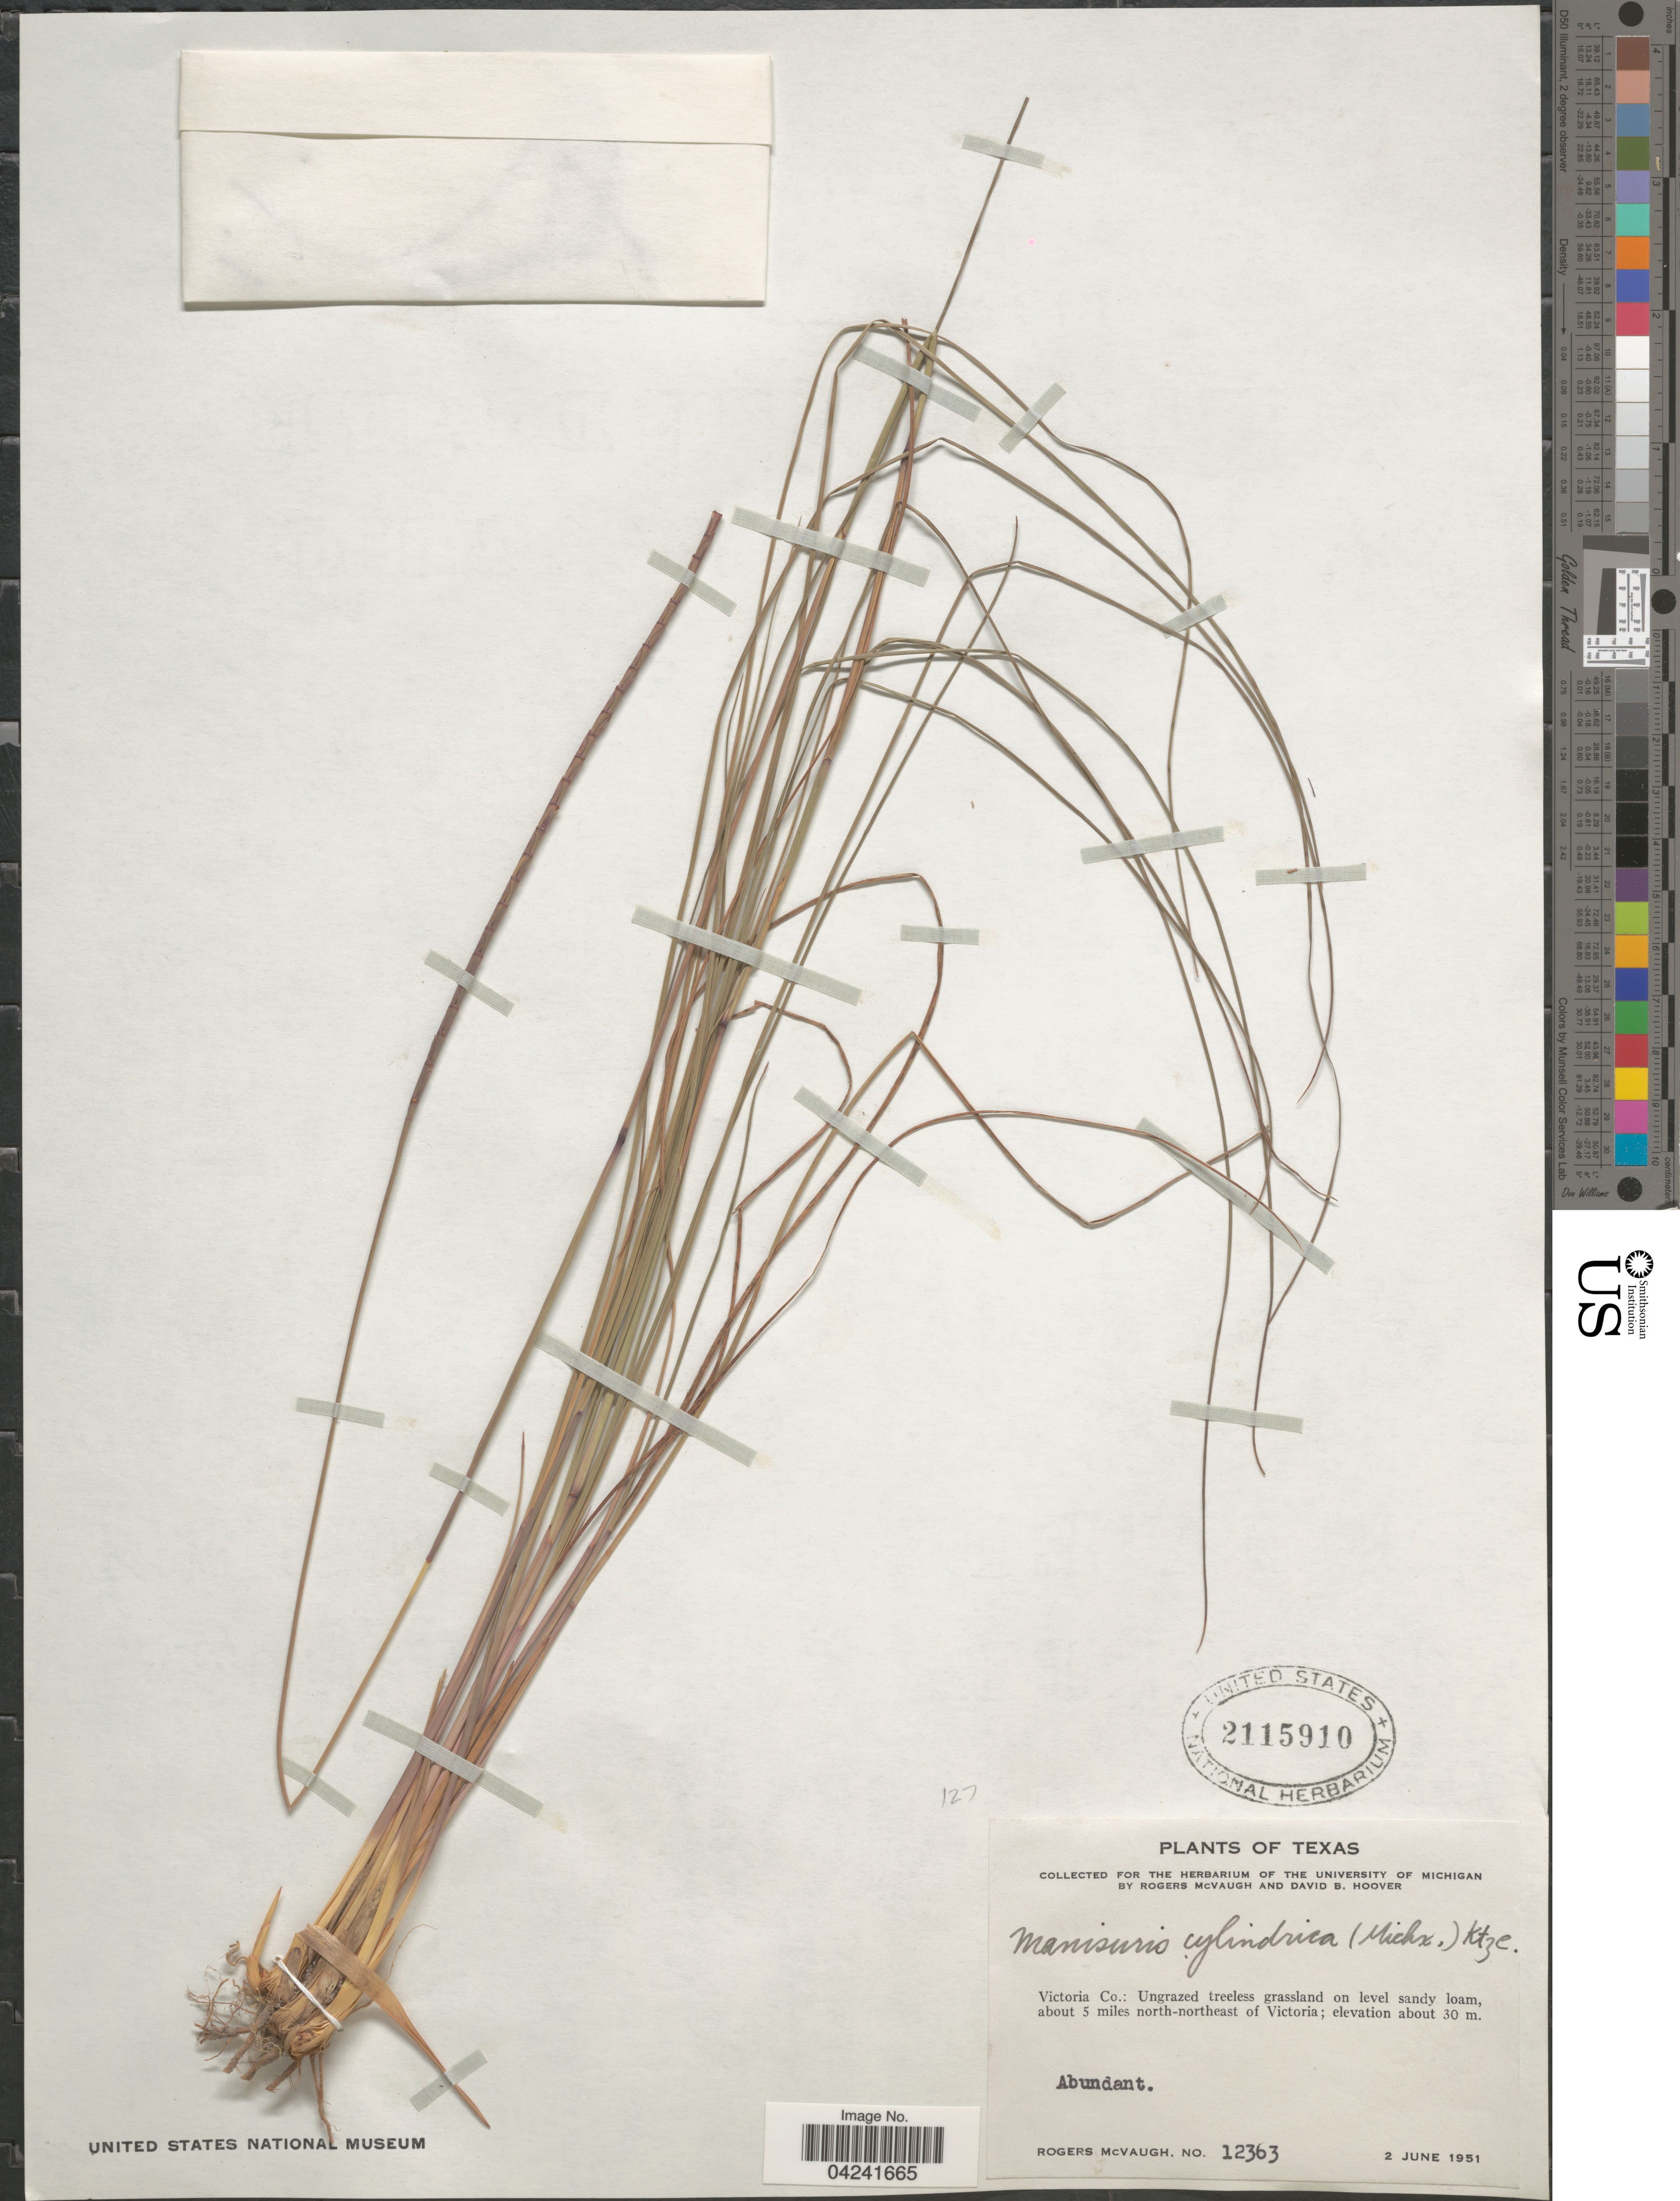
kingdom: Plantae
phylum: Tracheophyta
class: Liliopsida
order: Poales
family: Poaceae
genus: Mnesithea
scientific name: Mnesithea cylindrica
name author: (Michx.) de Koning & Sosef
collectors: R. McVaugh & D. B. Hoover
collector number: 12363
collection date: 1951-06-02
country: United States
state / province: Texas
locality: Victoria Co.: Ungrazed treeless grassland on level sandy loam, about 5 miles north-northeast of Victoria.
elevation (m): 30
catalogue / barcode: US 2115910